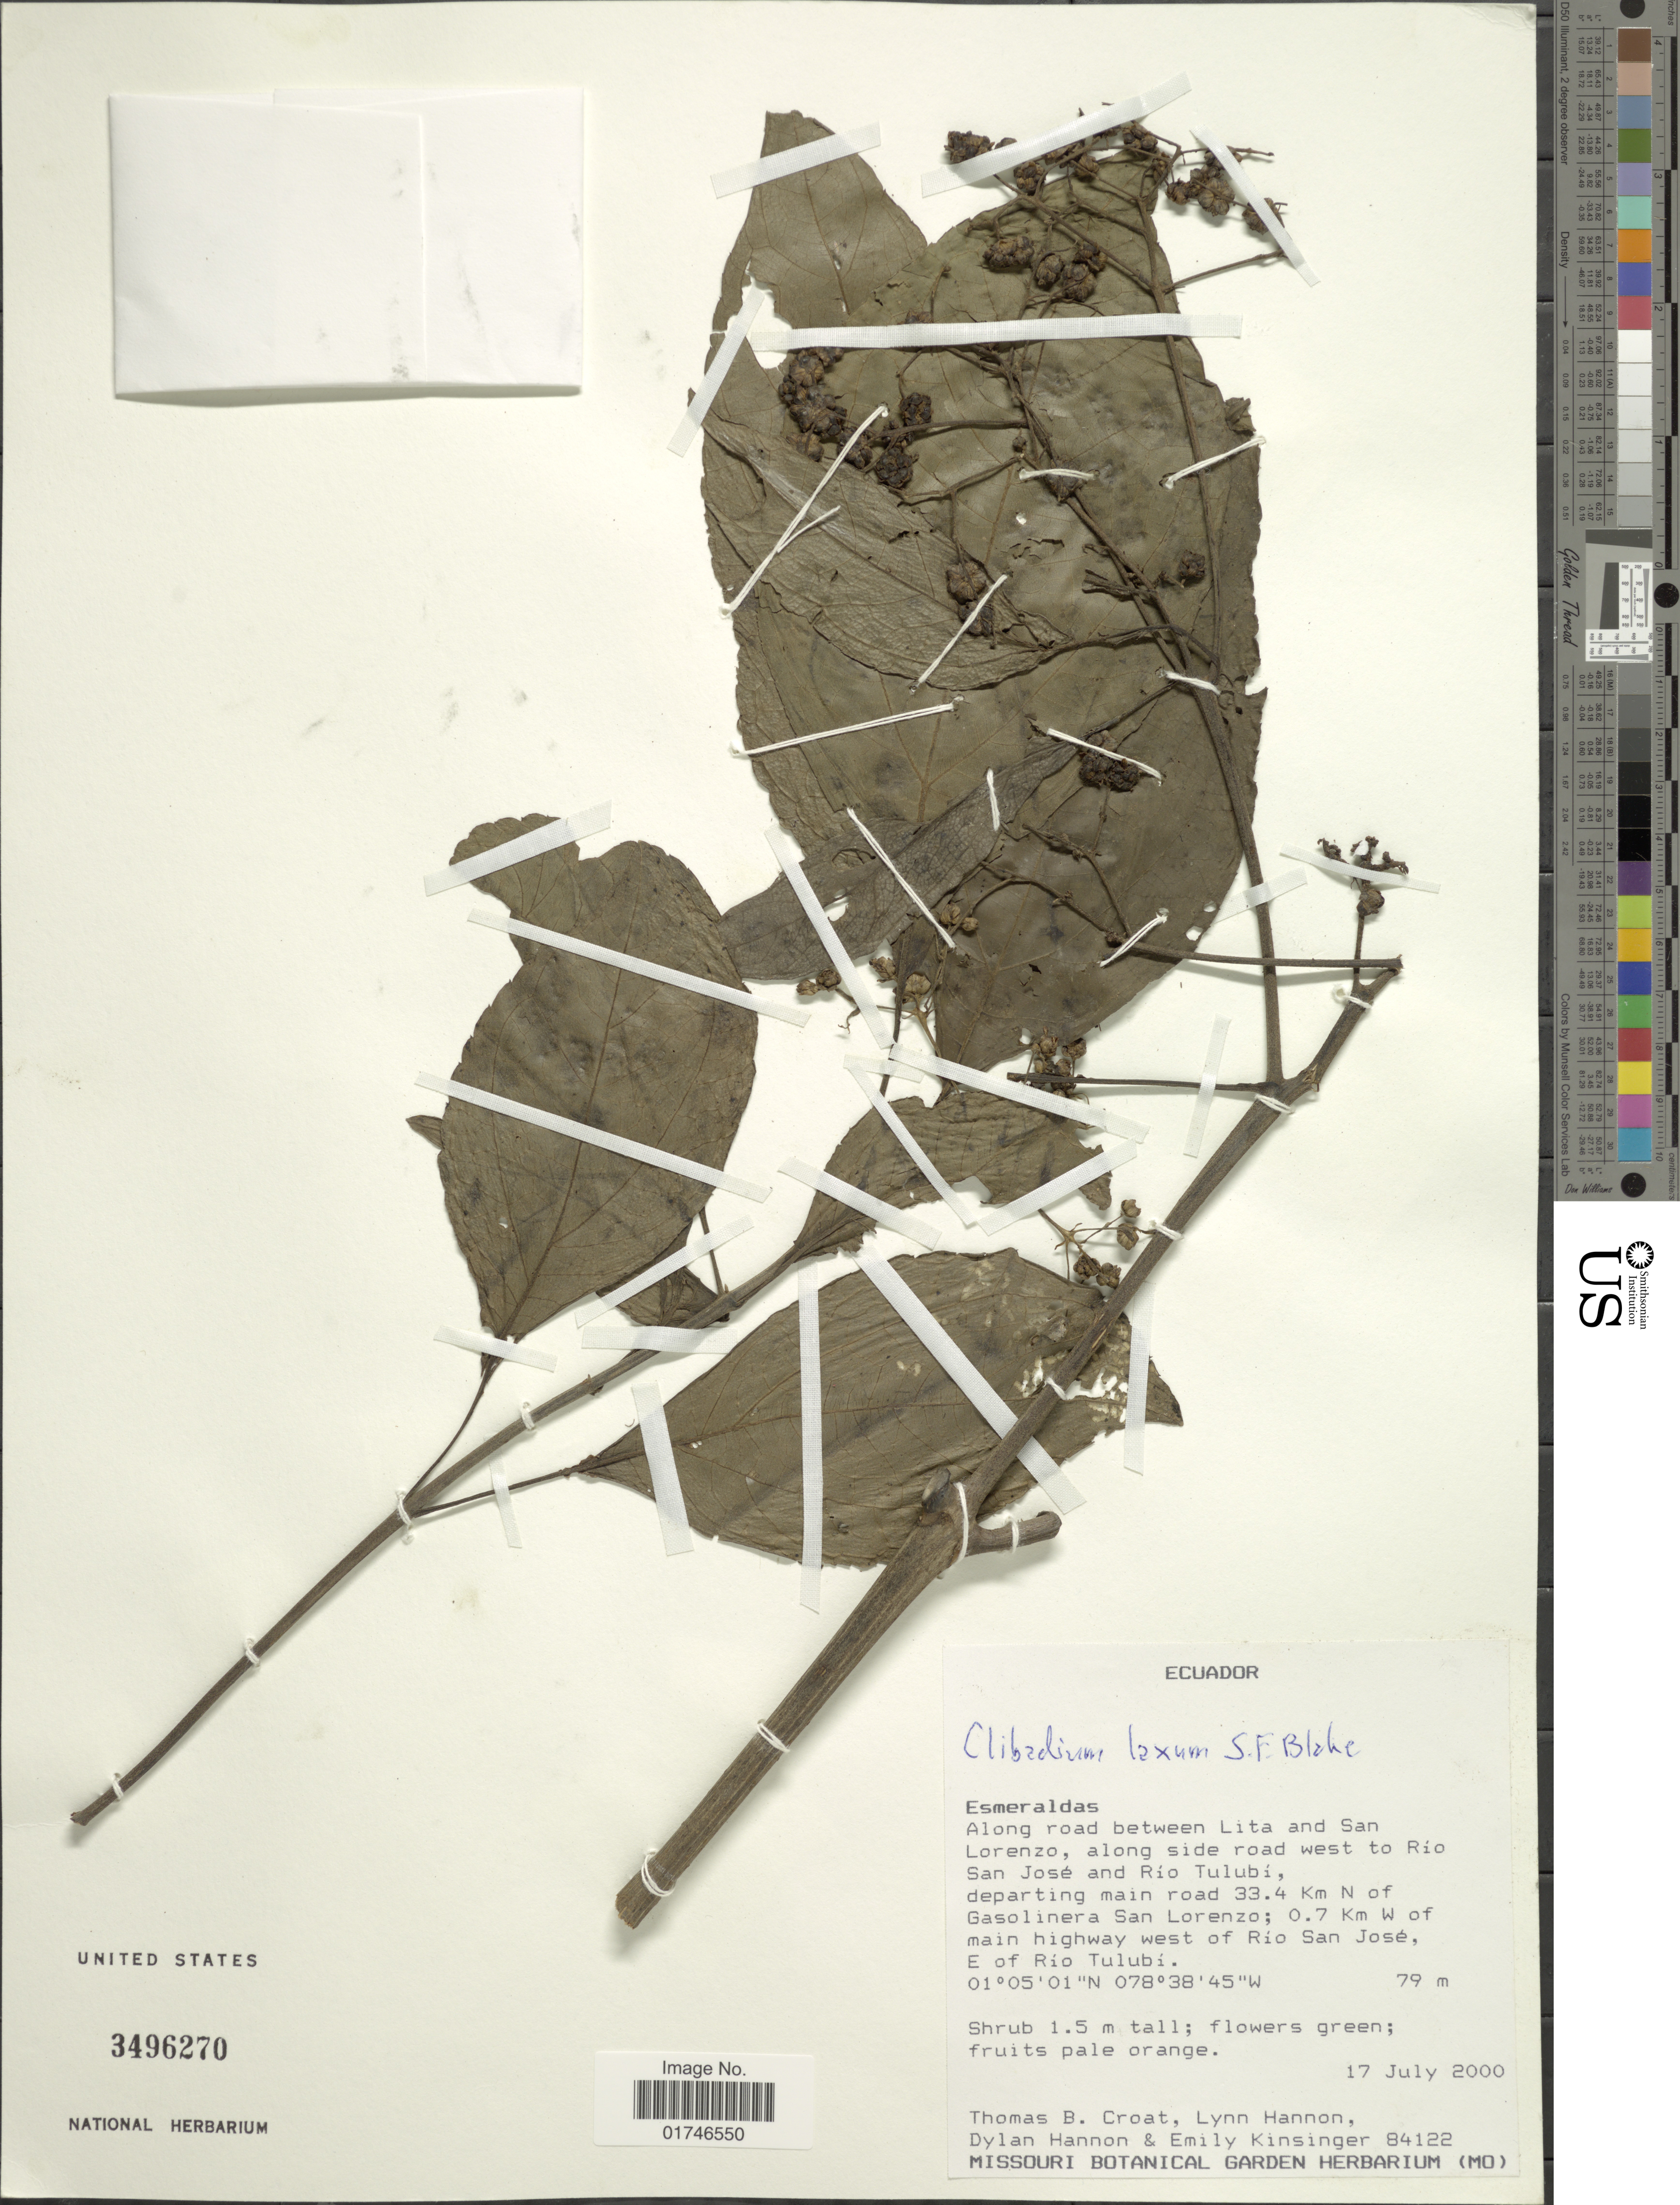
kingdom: Plantae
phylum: Tracheophyta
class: Magnoliopsida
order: Asterales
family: Asteraceae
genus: Clibadium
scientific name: Clibadium laxum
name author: S.F. Blake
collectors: T. B. Croat, L. Hannon, D. Hannon & E. Kinsinger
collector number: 84122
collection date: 2000-07-17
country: Ecuador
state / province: Esmeraldas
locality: Esmeraldas, Along road between Lita and San Lorenzo, along side road west to Rio San Jose and Rio Tulubi.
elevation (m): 79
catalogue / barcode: US 3496270